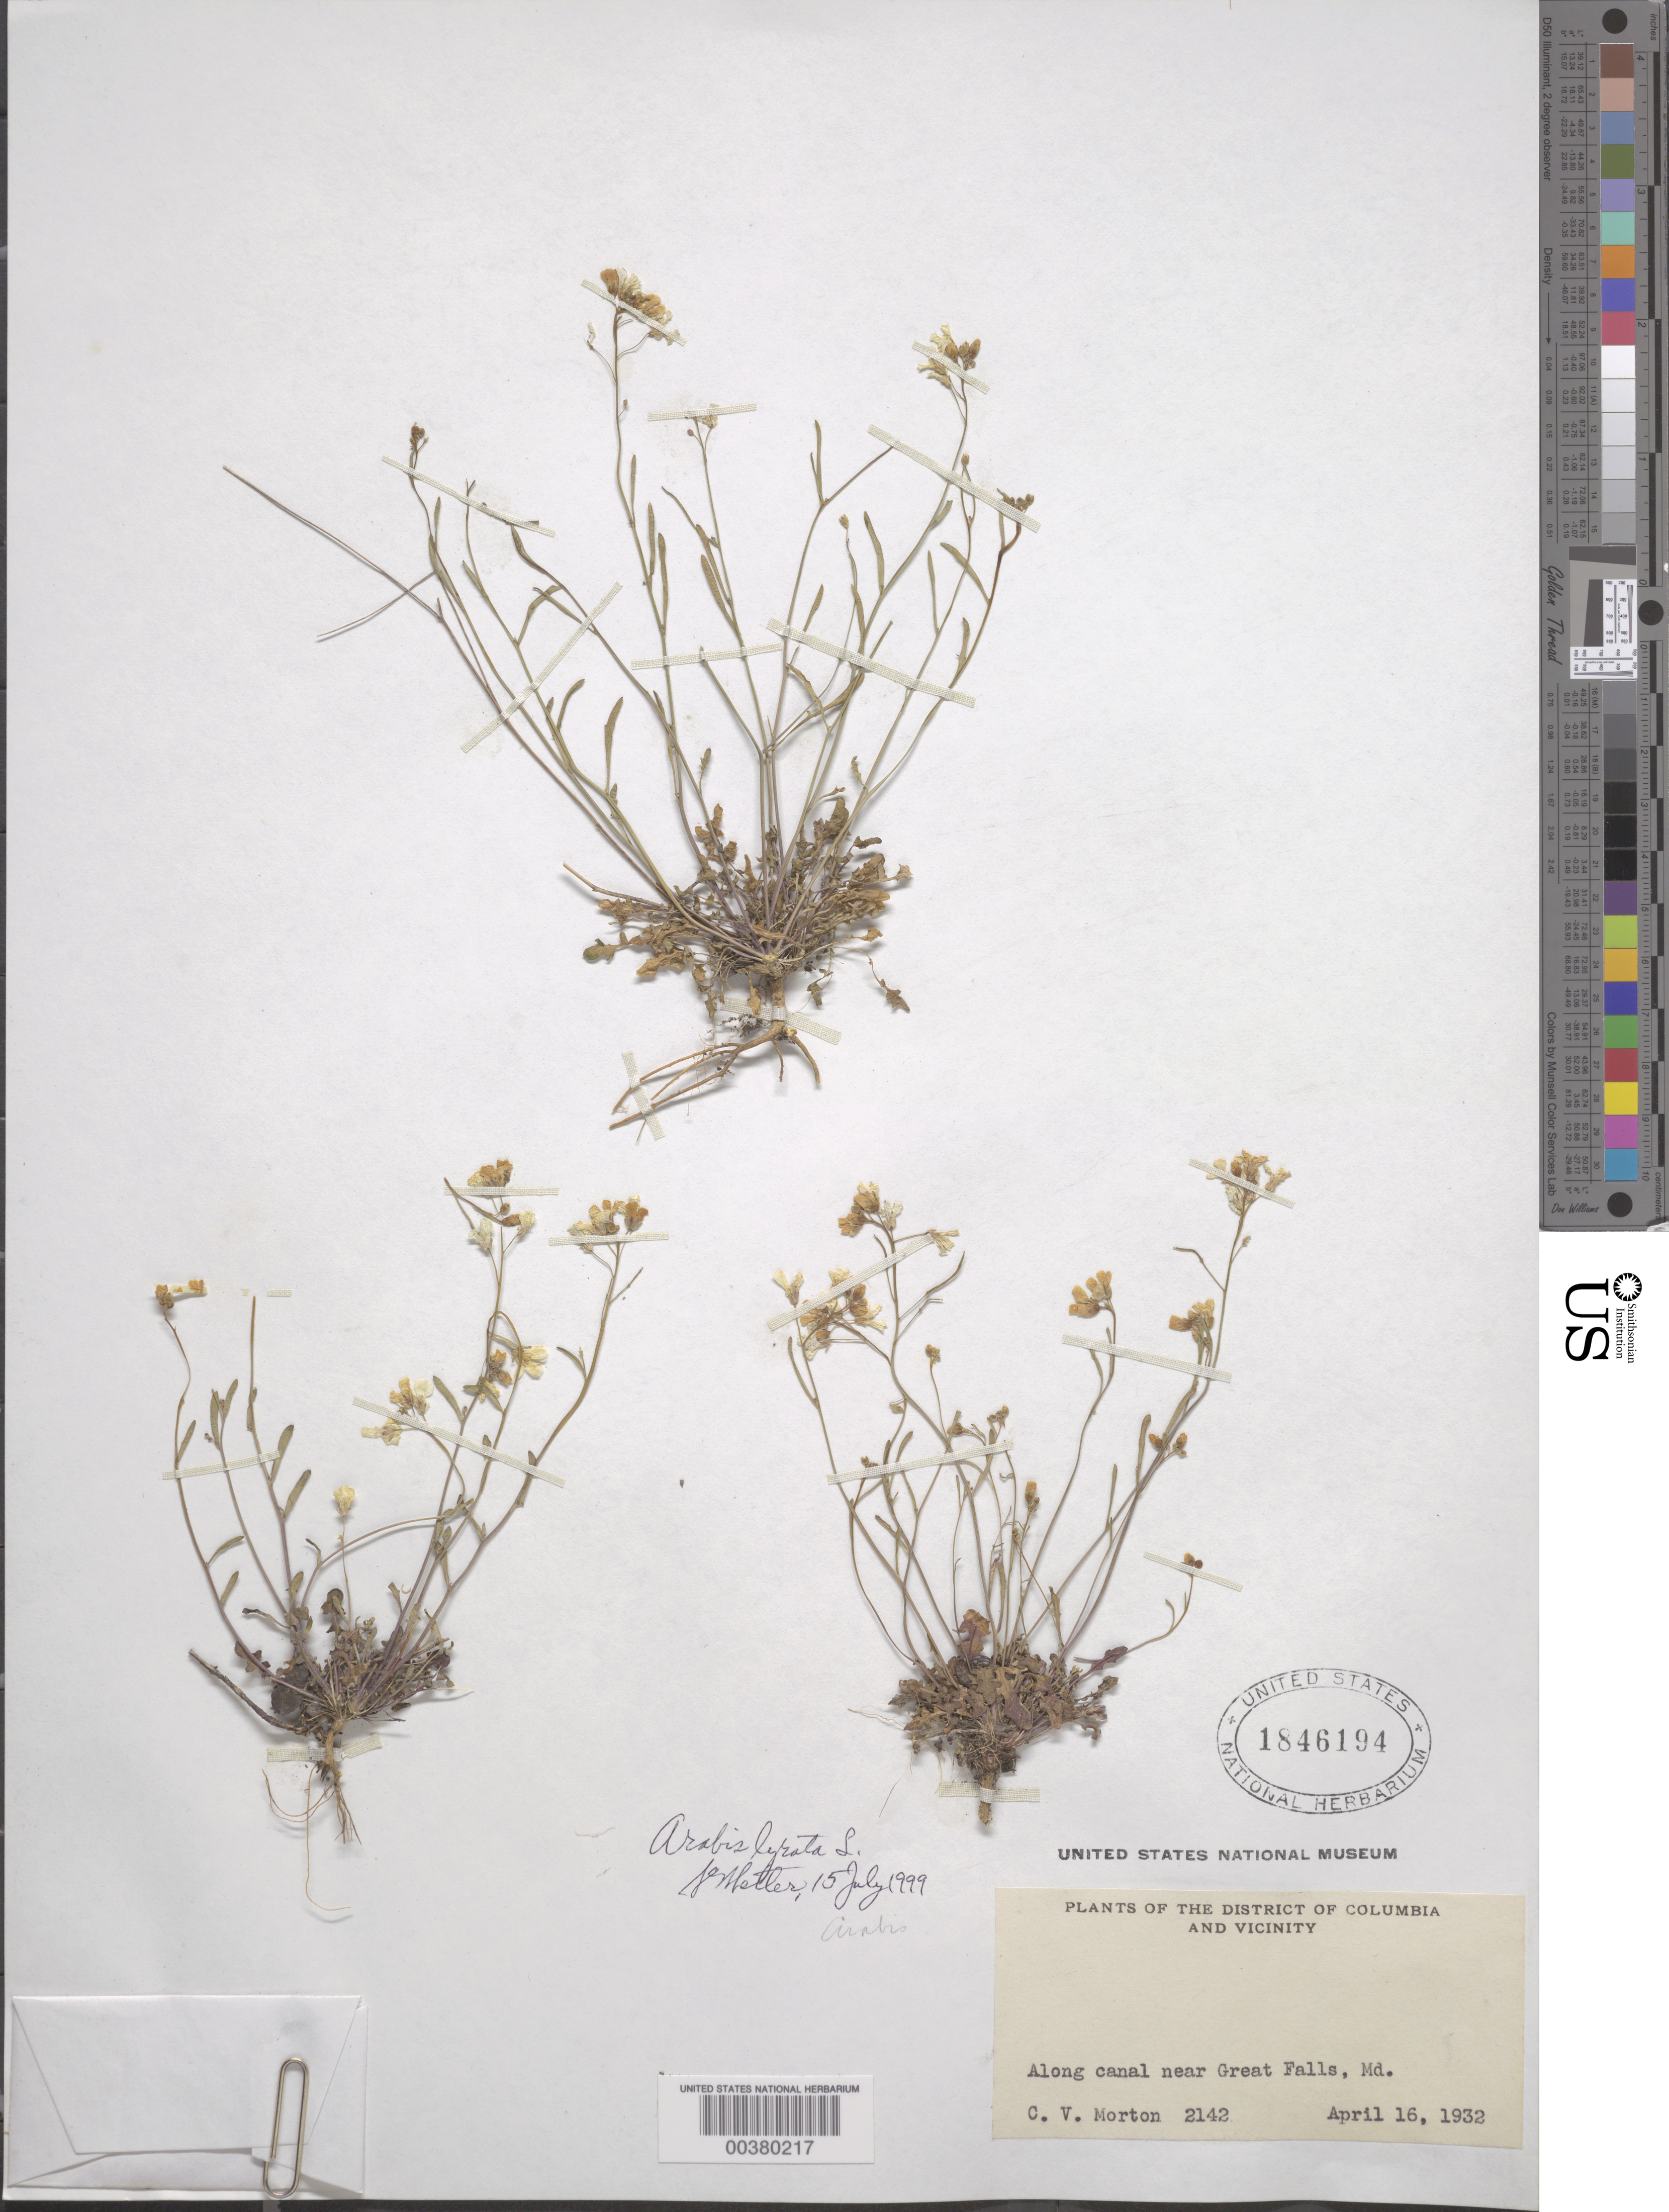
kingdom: Plantae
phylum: Tracheophyta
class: Magnoliopsida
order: Brassicales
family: Brassicaceae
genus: Arabidopsis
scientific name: Arabidopsis lyrata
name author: (L.) O'Kane & Al-Shehbaz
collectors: C. V. Morton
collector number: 2142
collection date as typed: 16 Apr 1932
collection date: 1932-04-16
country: United States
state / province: Maryland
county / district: Montgomery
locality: C. & O. Canal, Great Falls vicinity C. & O. Canal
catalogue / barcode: US 1846194